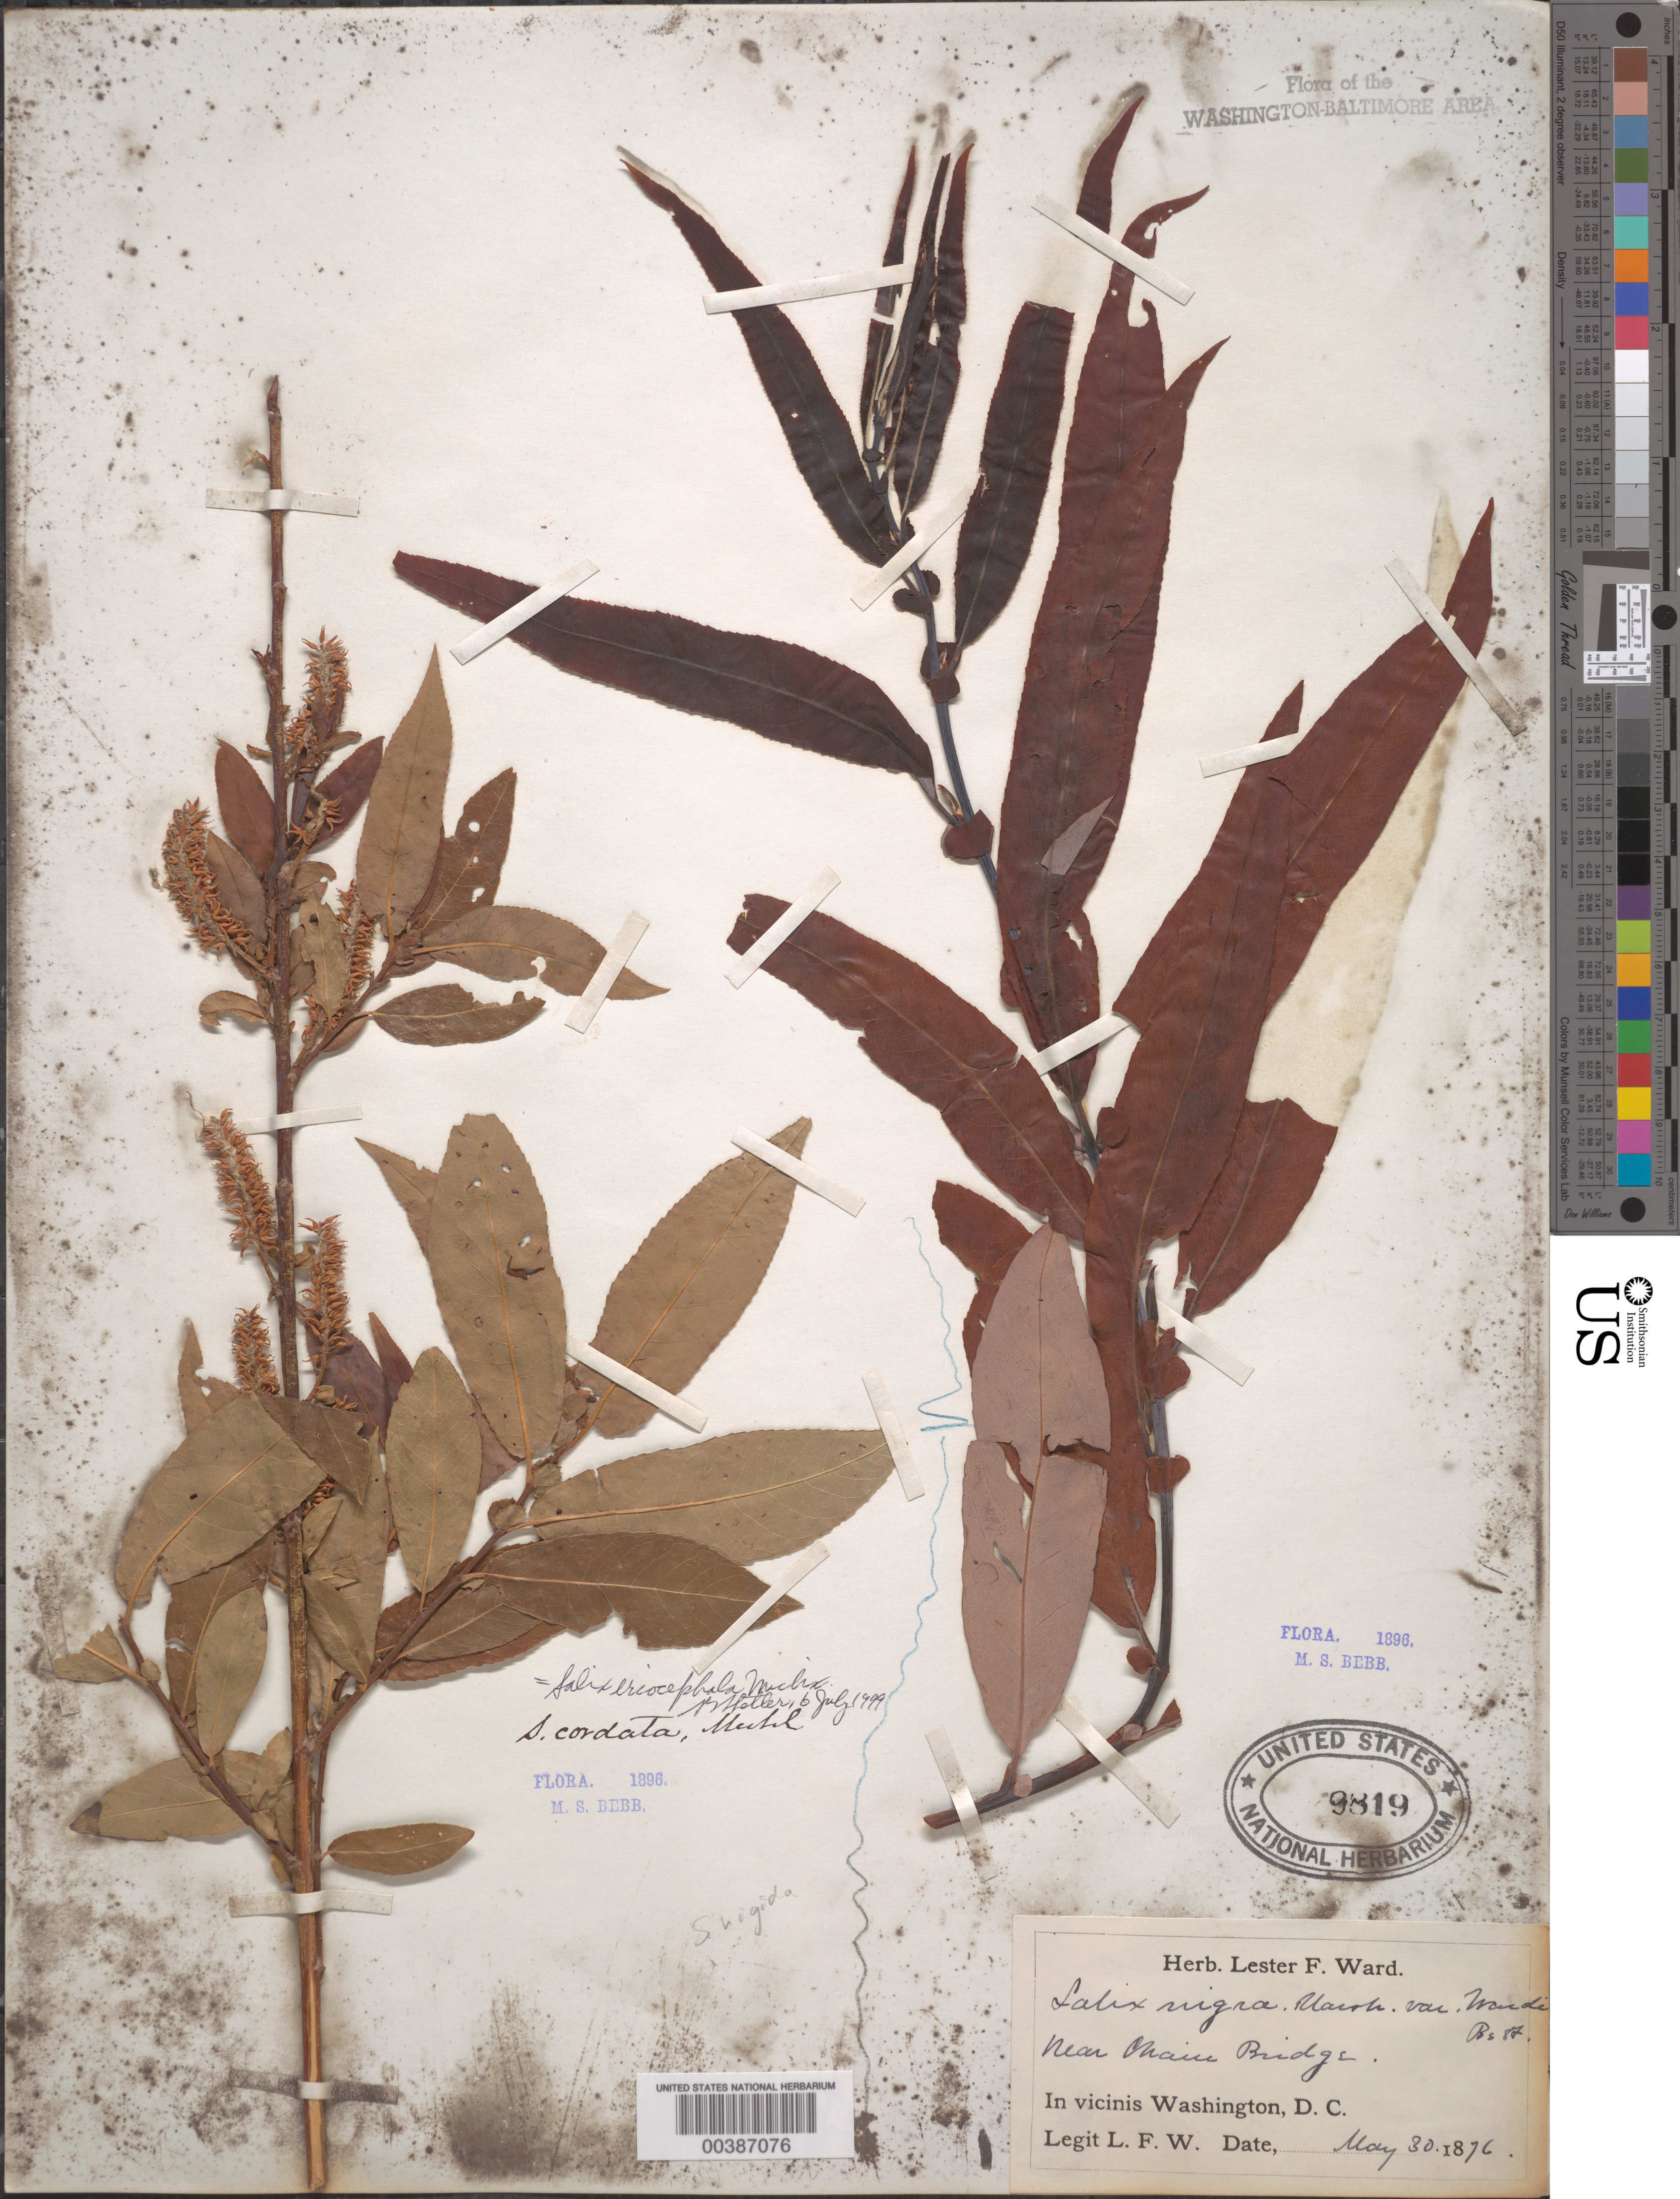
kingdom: Plantae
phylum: Tracheophyta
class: Magnoliopsida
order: Malpighiales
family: Salicaceae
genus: Salix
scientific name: Salix eriocephala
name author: Michx.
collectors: L. F. Ward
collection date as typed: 30 May 1876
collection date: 1876-05-30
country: United States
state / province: District of Columbia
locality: Chain Bridge vicinity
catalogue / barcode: US 9819